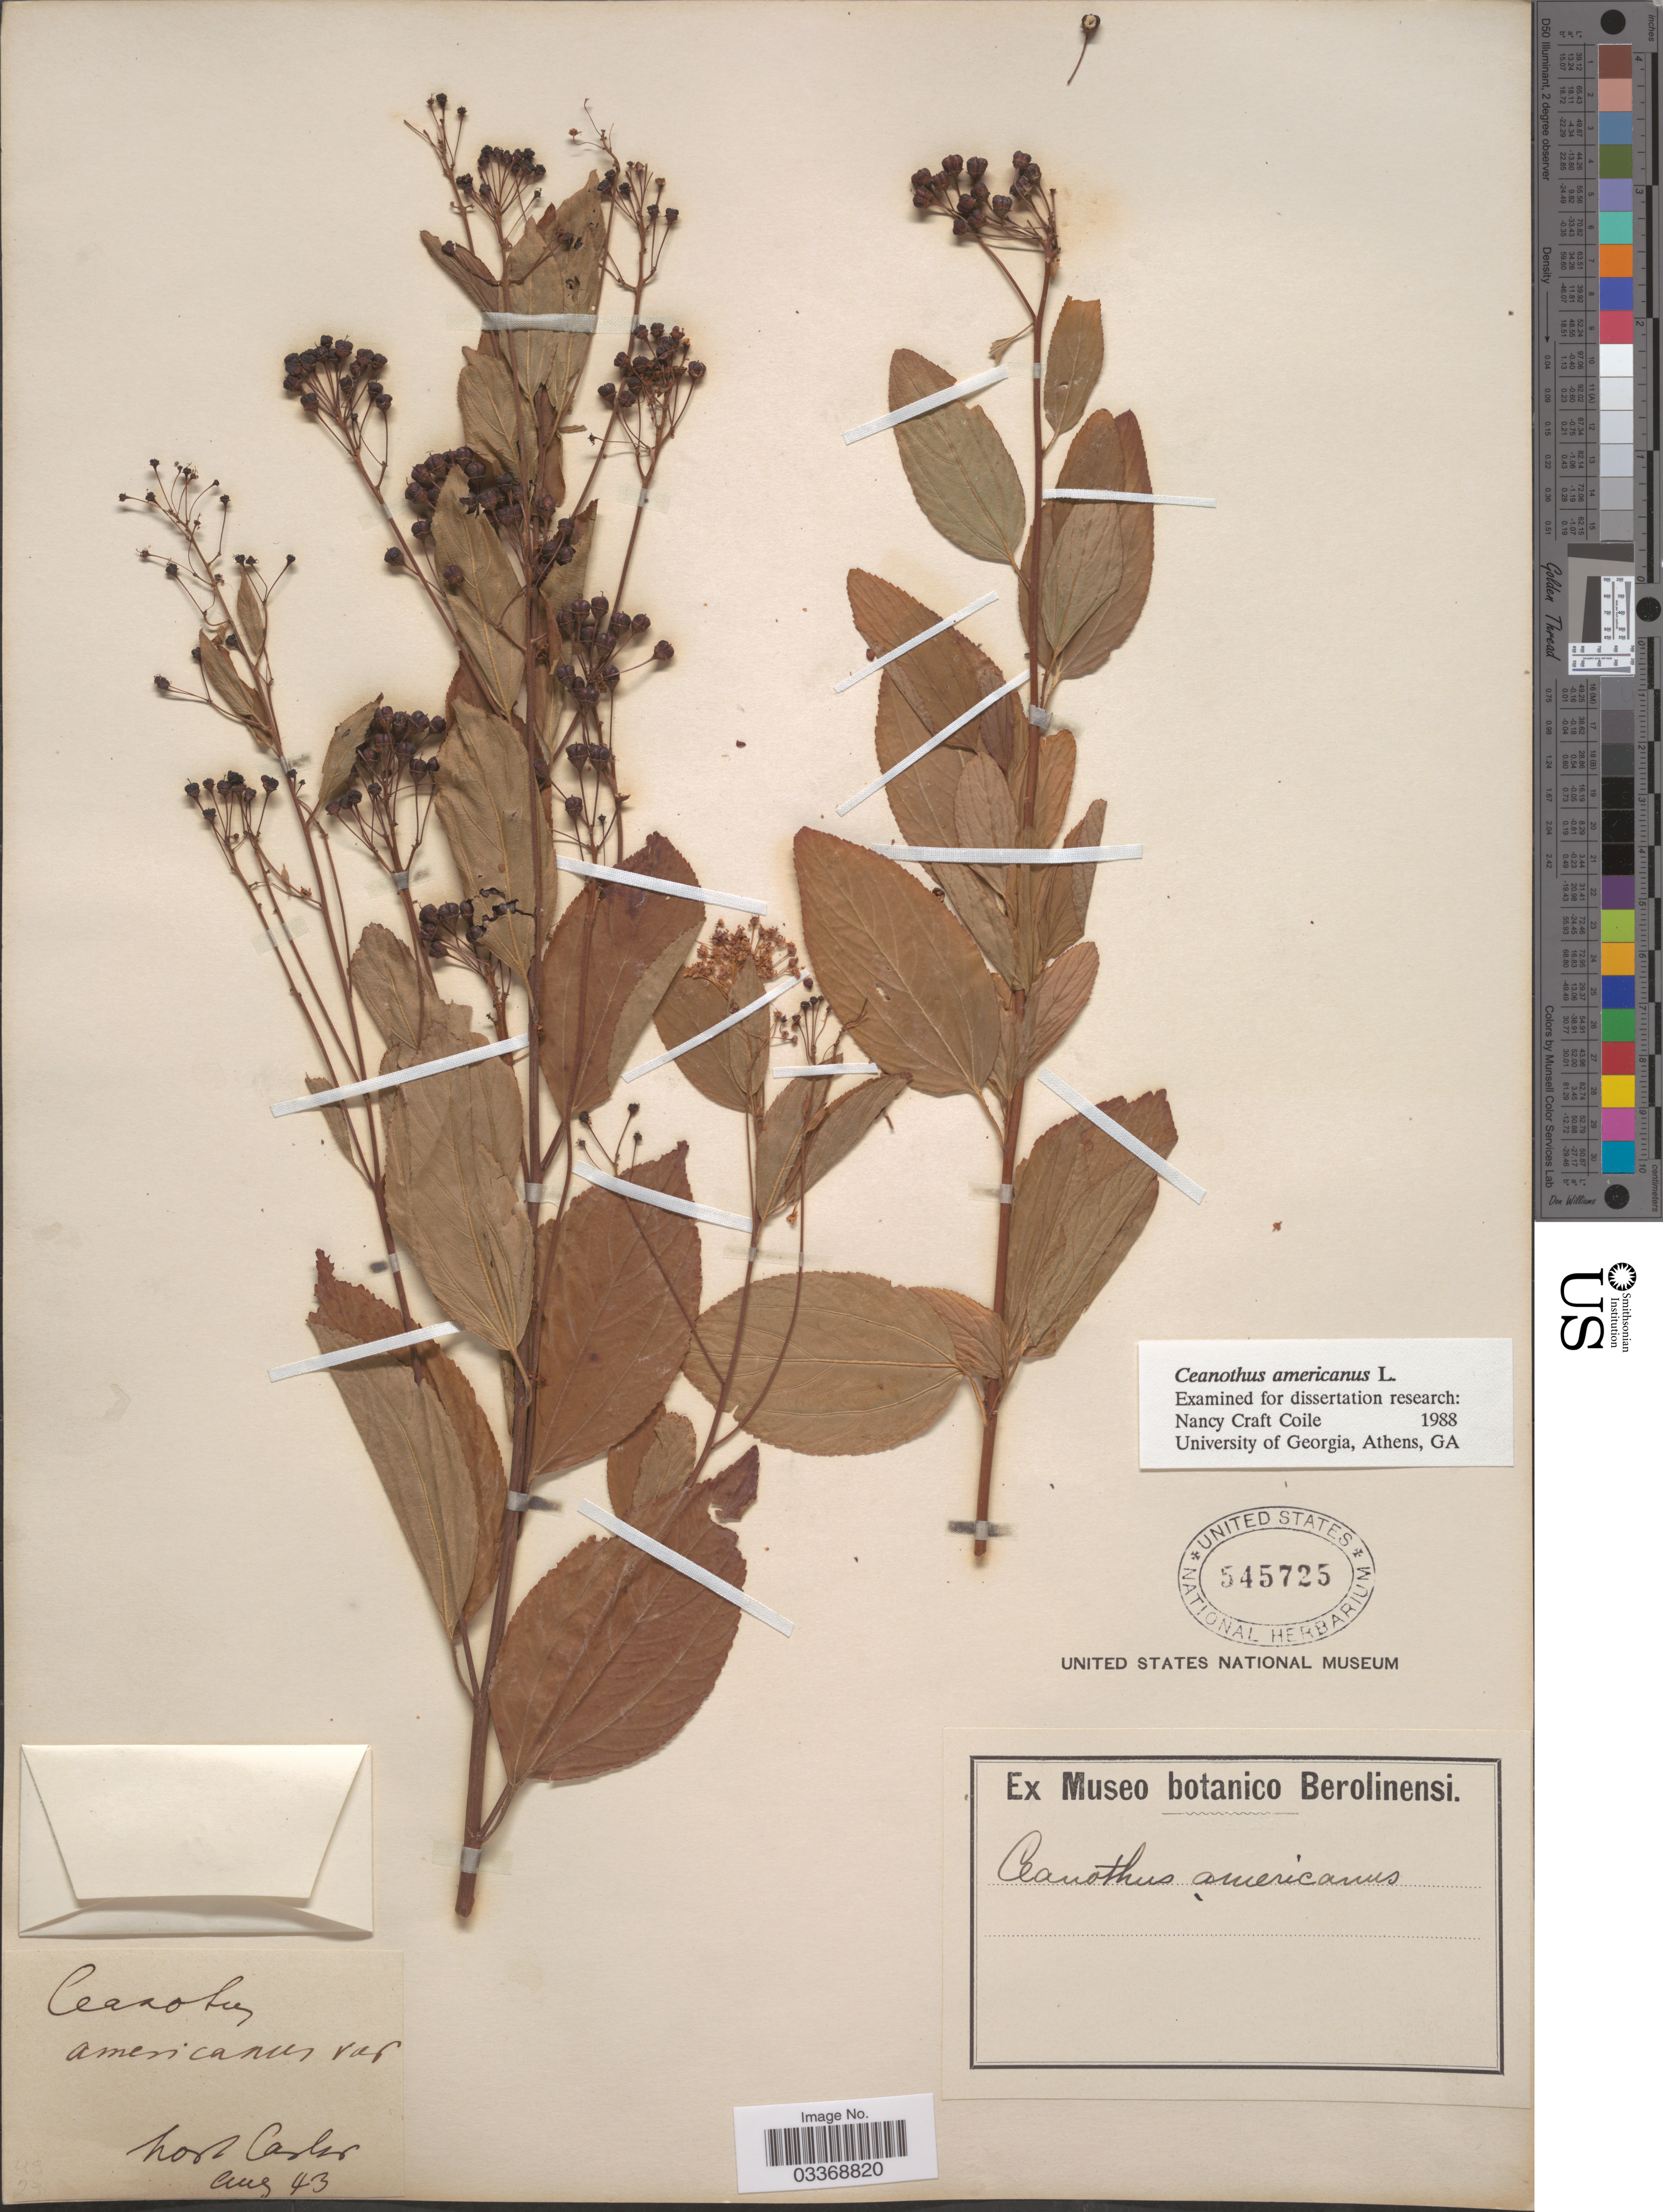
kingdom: Plantae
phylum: Tracheophyta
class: Magnoliopsida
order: Rosales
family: Rhamnaceae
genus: Ceanothus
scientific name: Ceanothus americanus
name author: L.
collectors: ex Museo Botanico Berolinensi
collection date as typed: Transcribed d/m/y: /8/43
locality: Nort Carlise. [interpreted]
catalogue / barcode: US 545725